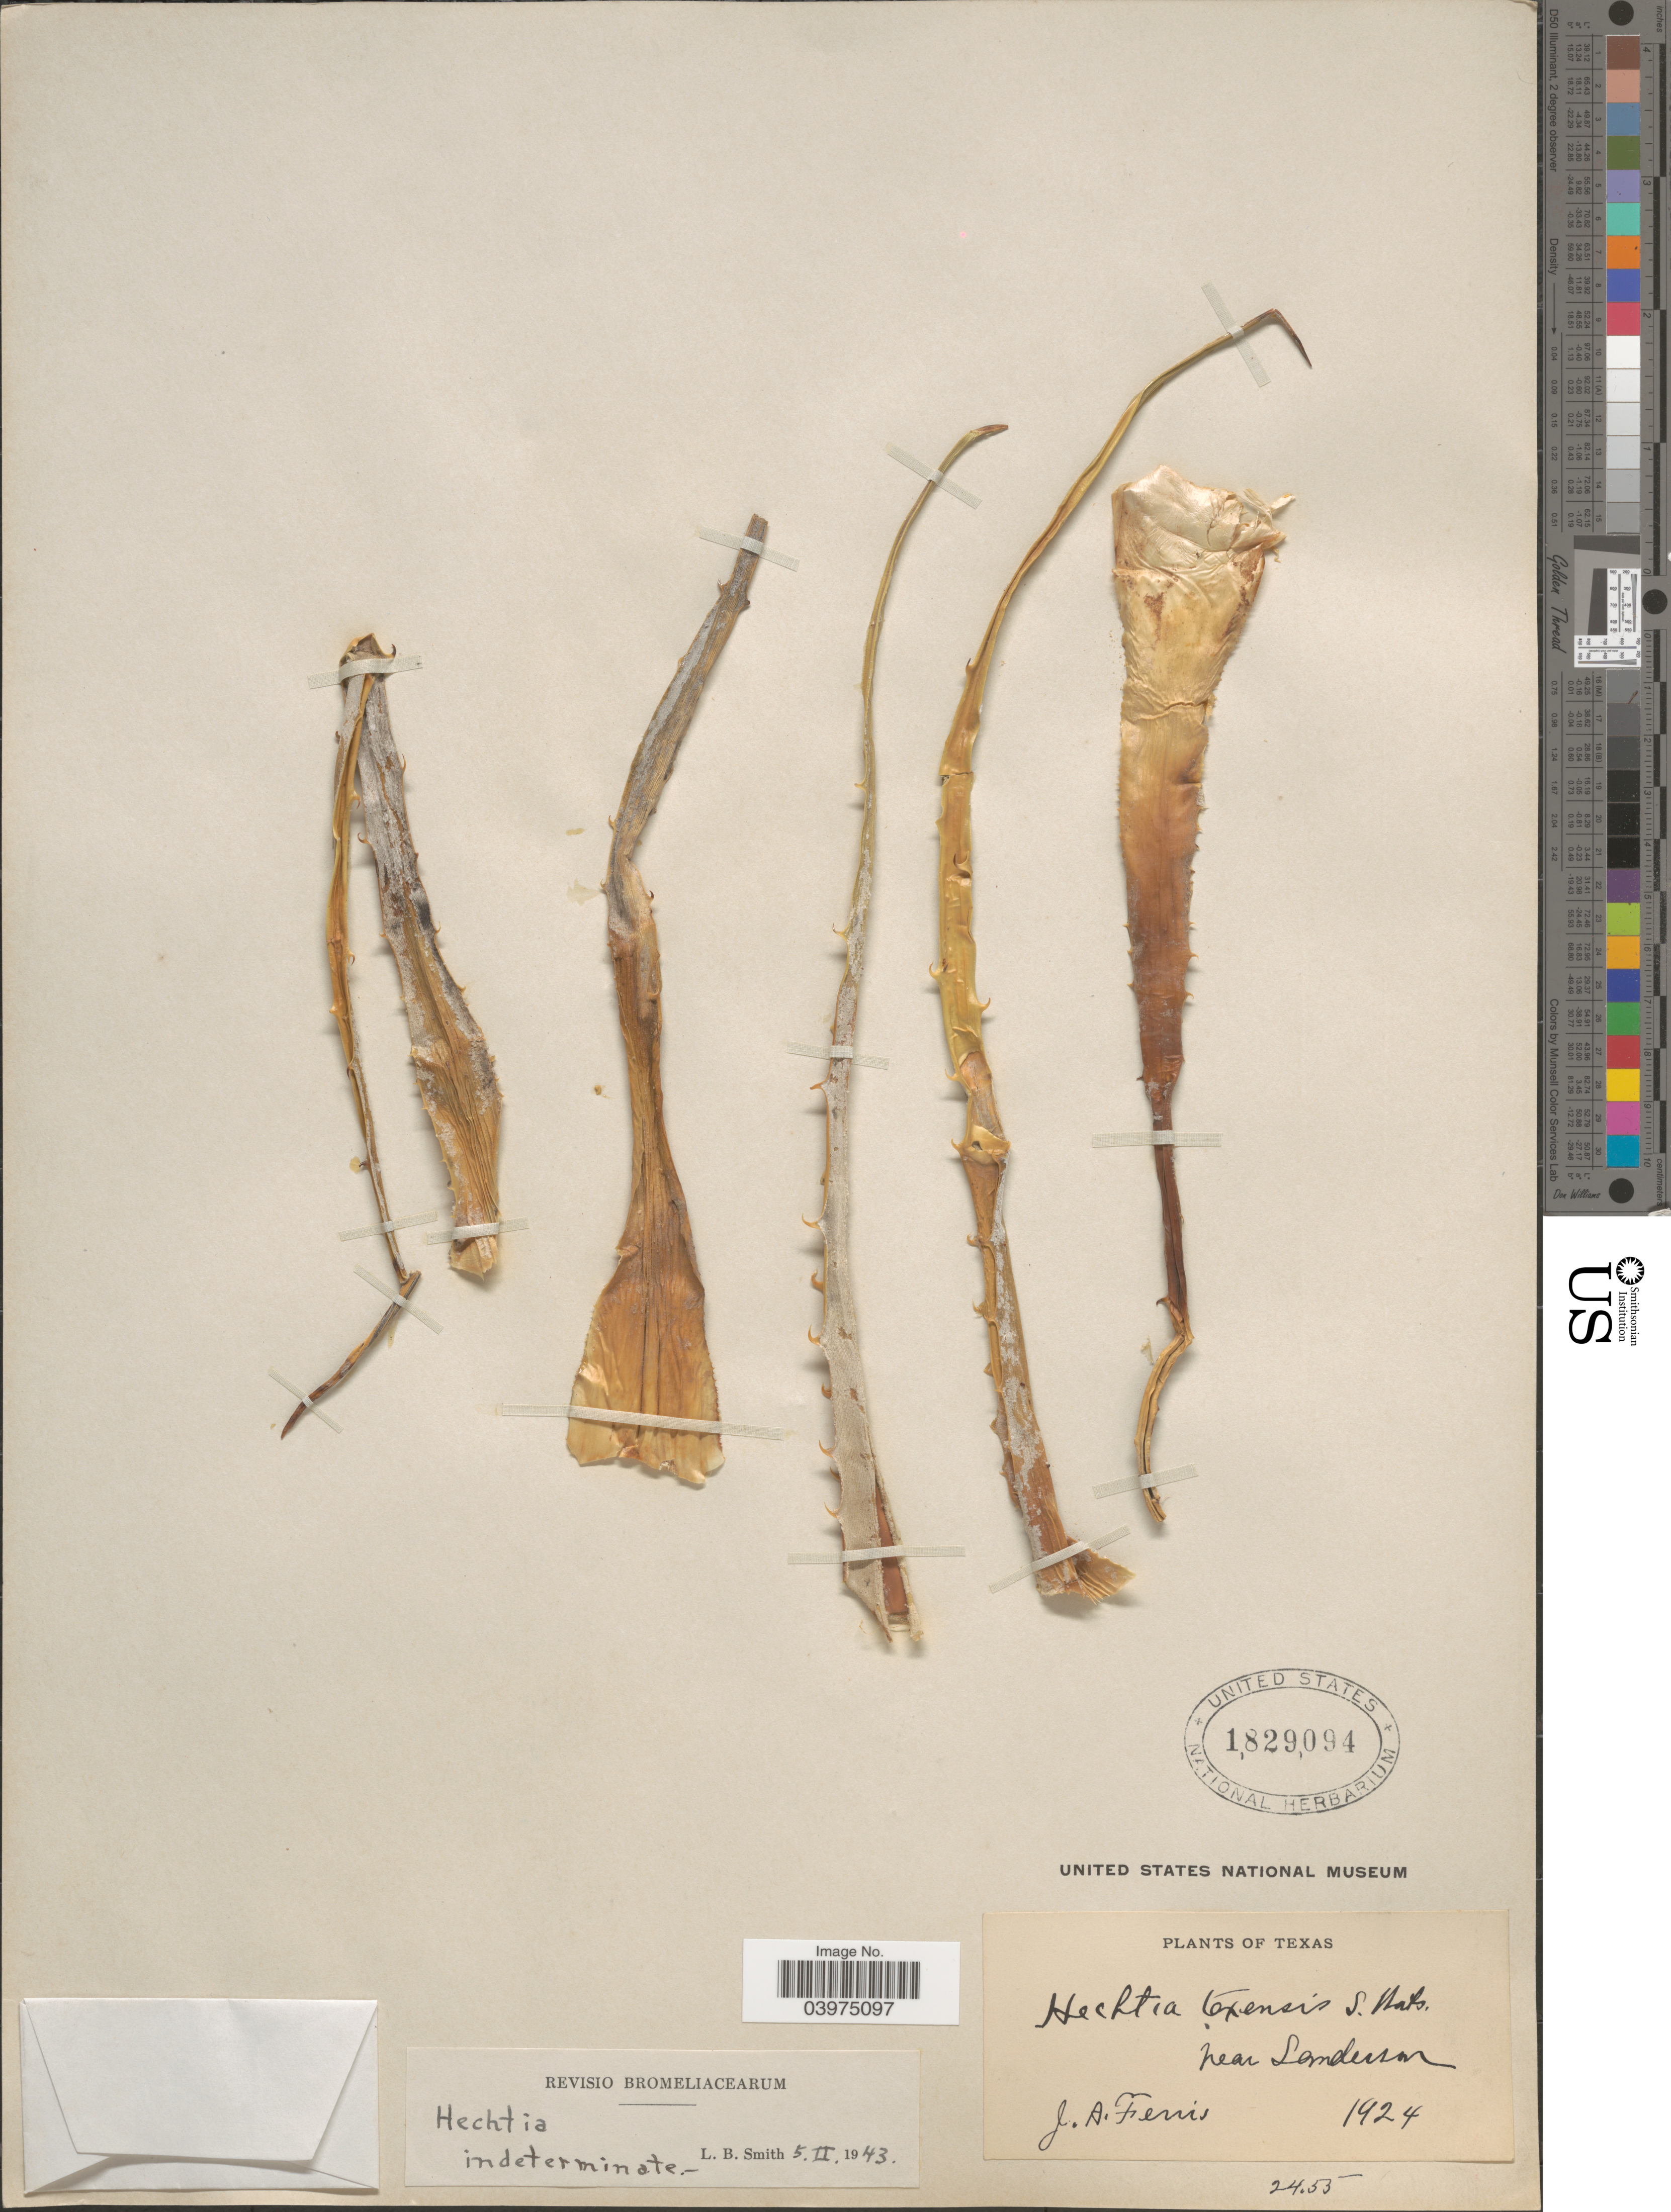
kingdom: Plantae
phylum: Tracheophyta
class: Liliopsida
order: Poales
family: Bromeliaceae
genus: Hechtia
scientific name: Hechtia sp.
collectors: J. Ferris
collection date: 1924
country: United States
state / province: Texas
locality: Near Sanderson.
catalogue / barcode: US 1829094